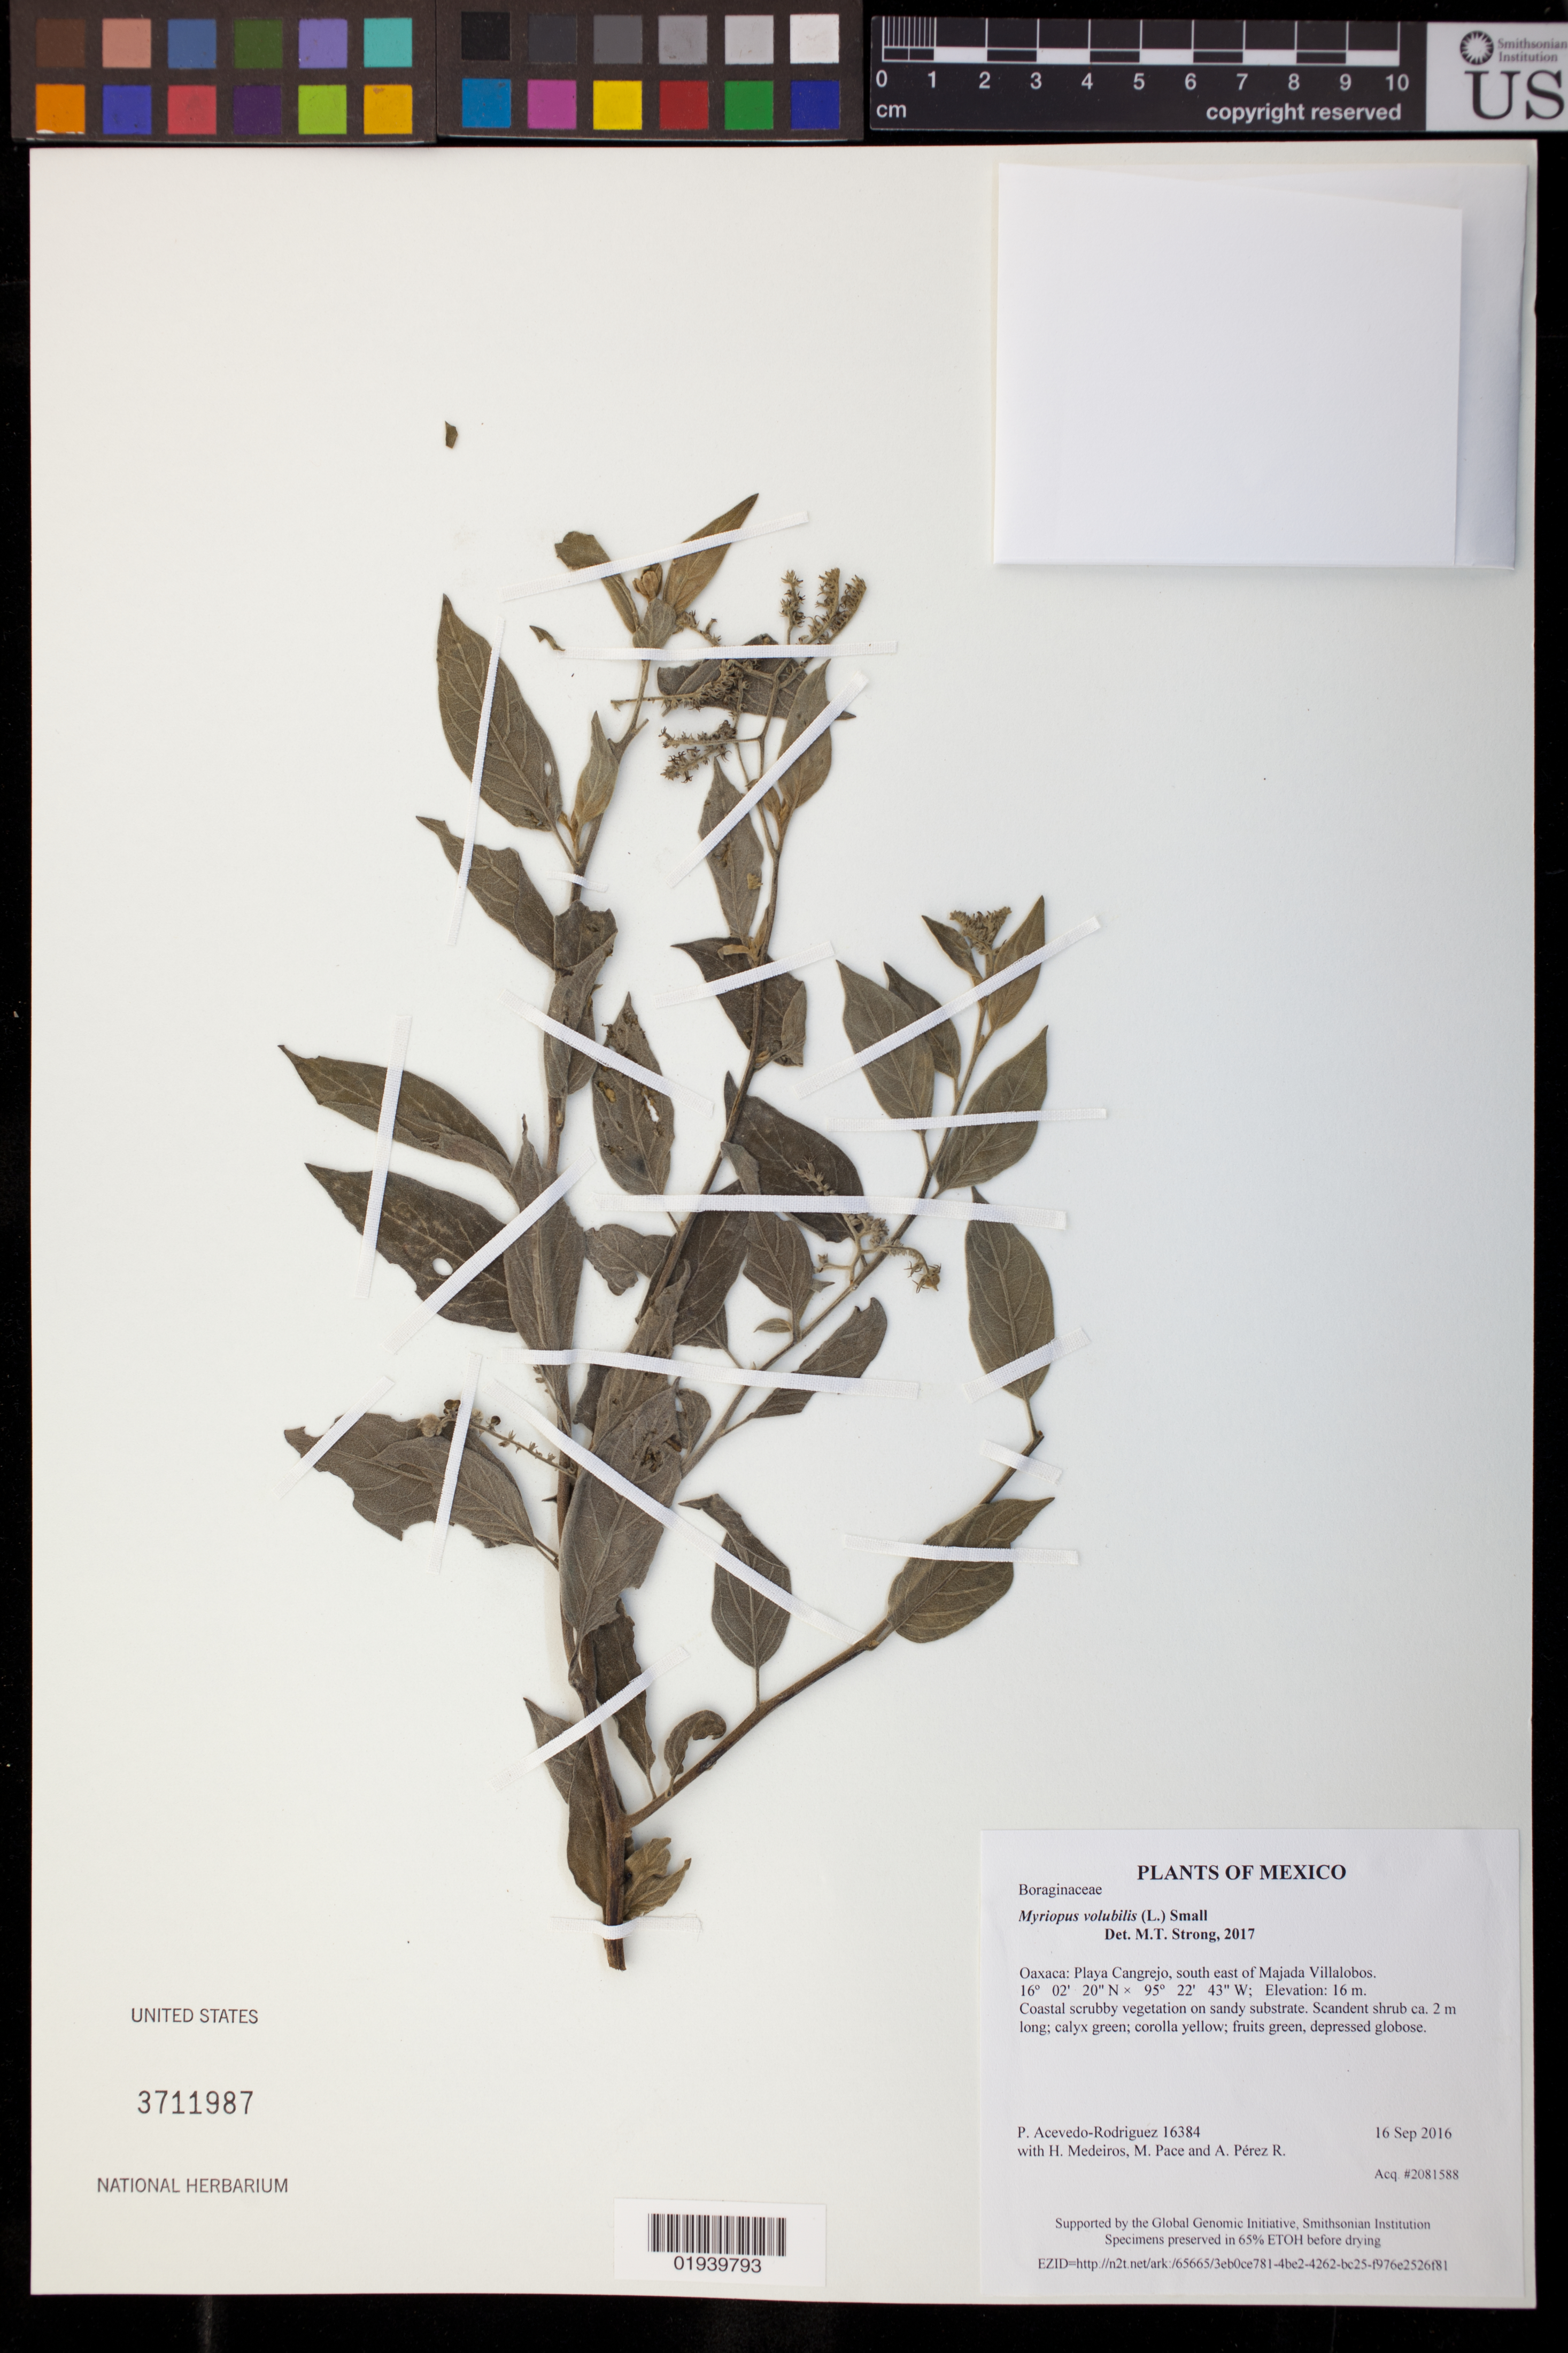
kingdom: Plantae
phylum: Tracheophyta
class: Magnoliopsida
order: Boraginales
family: Heliotropiaceae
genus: Myriopus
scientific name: Myriopus volubilis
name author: (L.) Small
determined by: Strong, M. T., (US), Smithsonian Institution - National Museum of Natural History (UNITED STATES)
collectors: P. Acevedo-Rodr., H. Medeiros, M. R. Pace & A. Pérez R.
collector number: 16384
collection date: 2016-09-16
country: Mexico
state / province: Oaxaca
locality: Playa Cangrejo, south east of Majada Villalobos.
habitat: coastal scrubby vegetation on sandy substrate.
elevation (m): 16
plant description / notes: US, NY, K, MO, F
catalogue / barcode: US 3711987